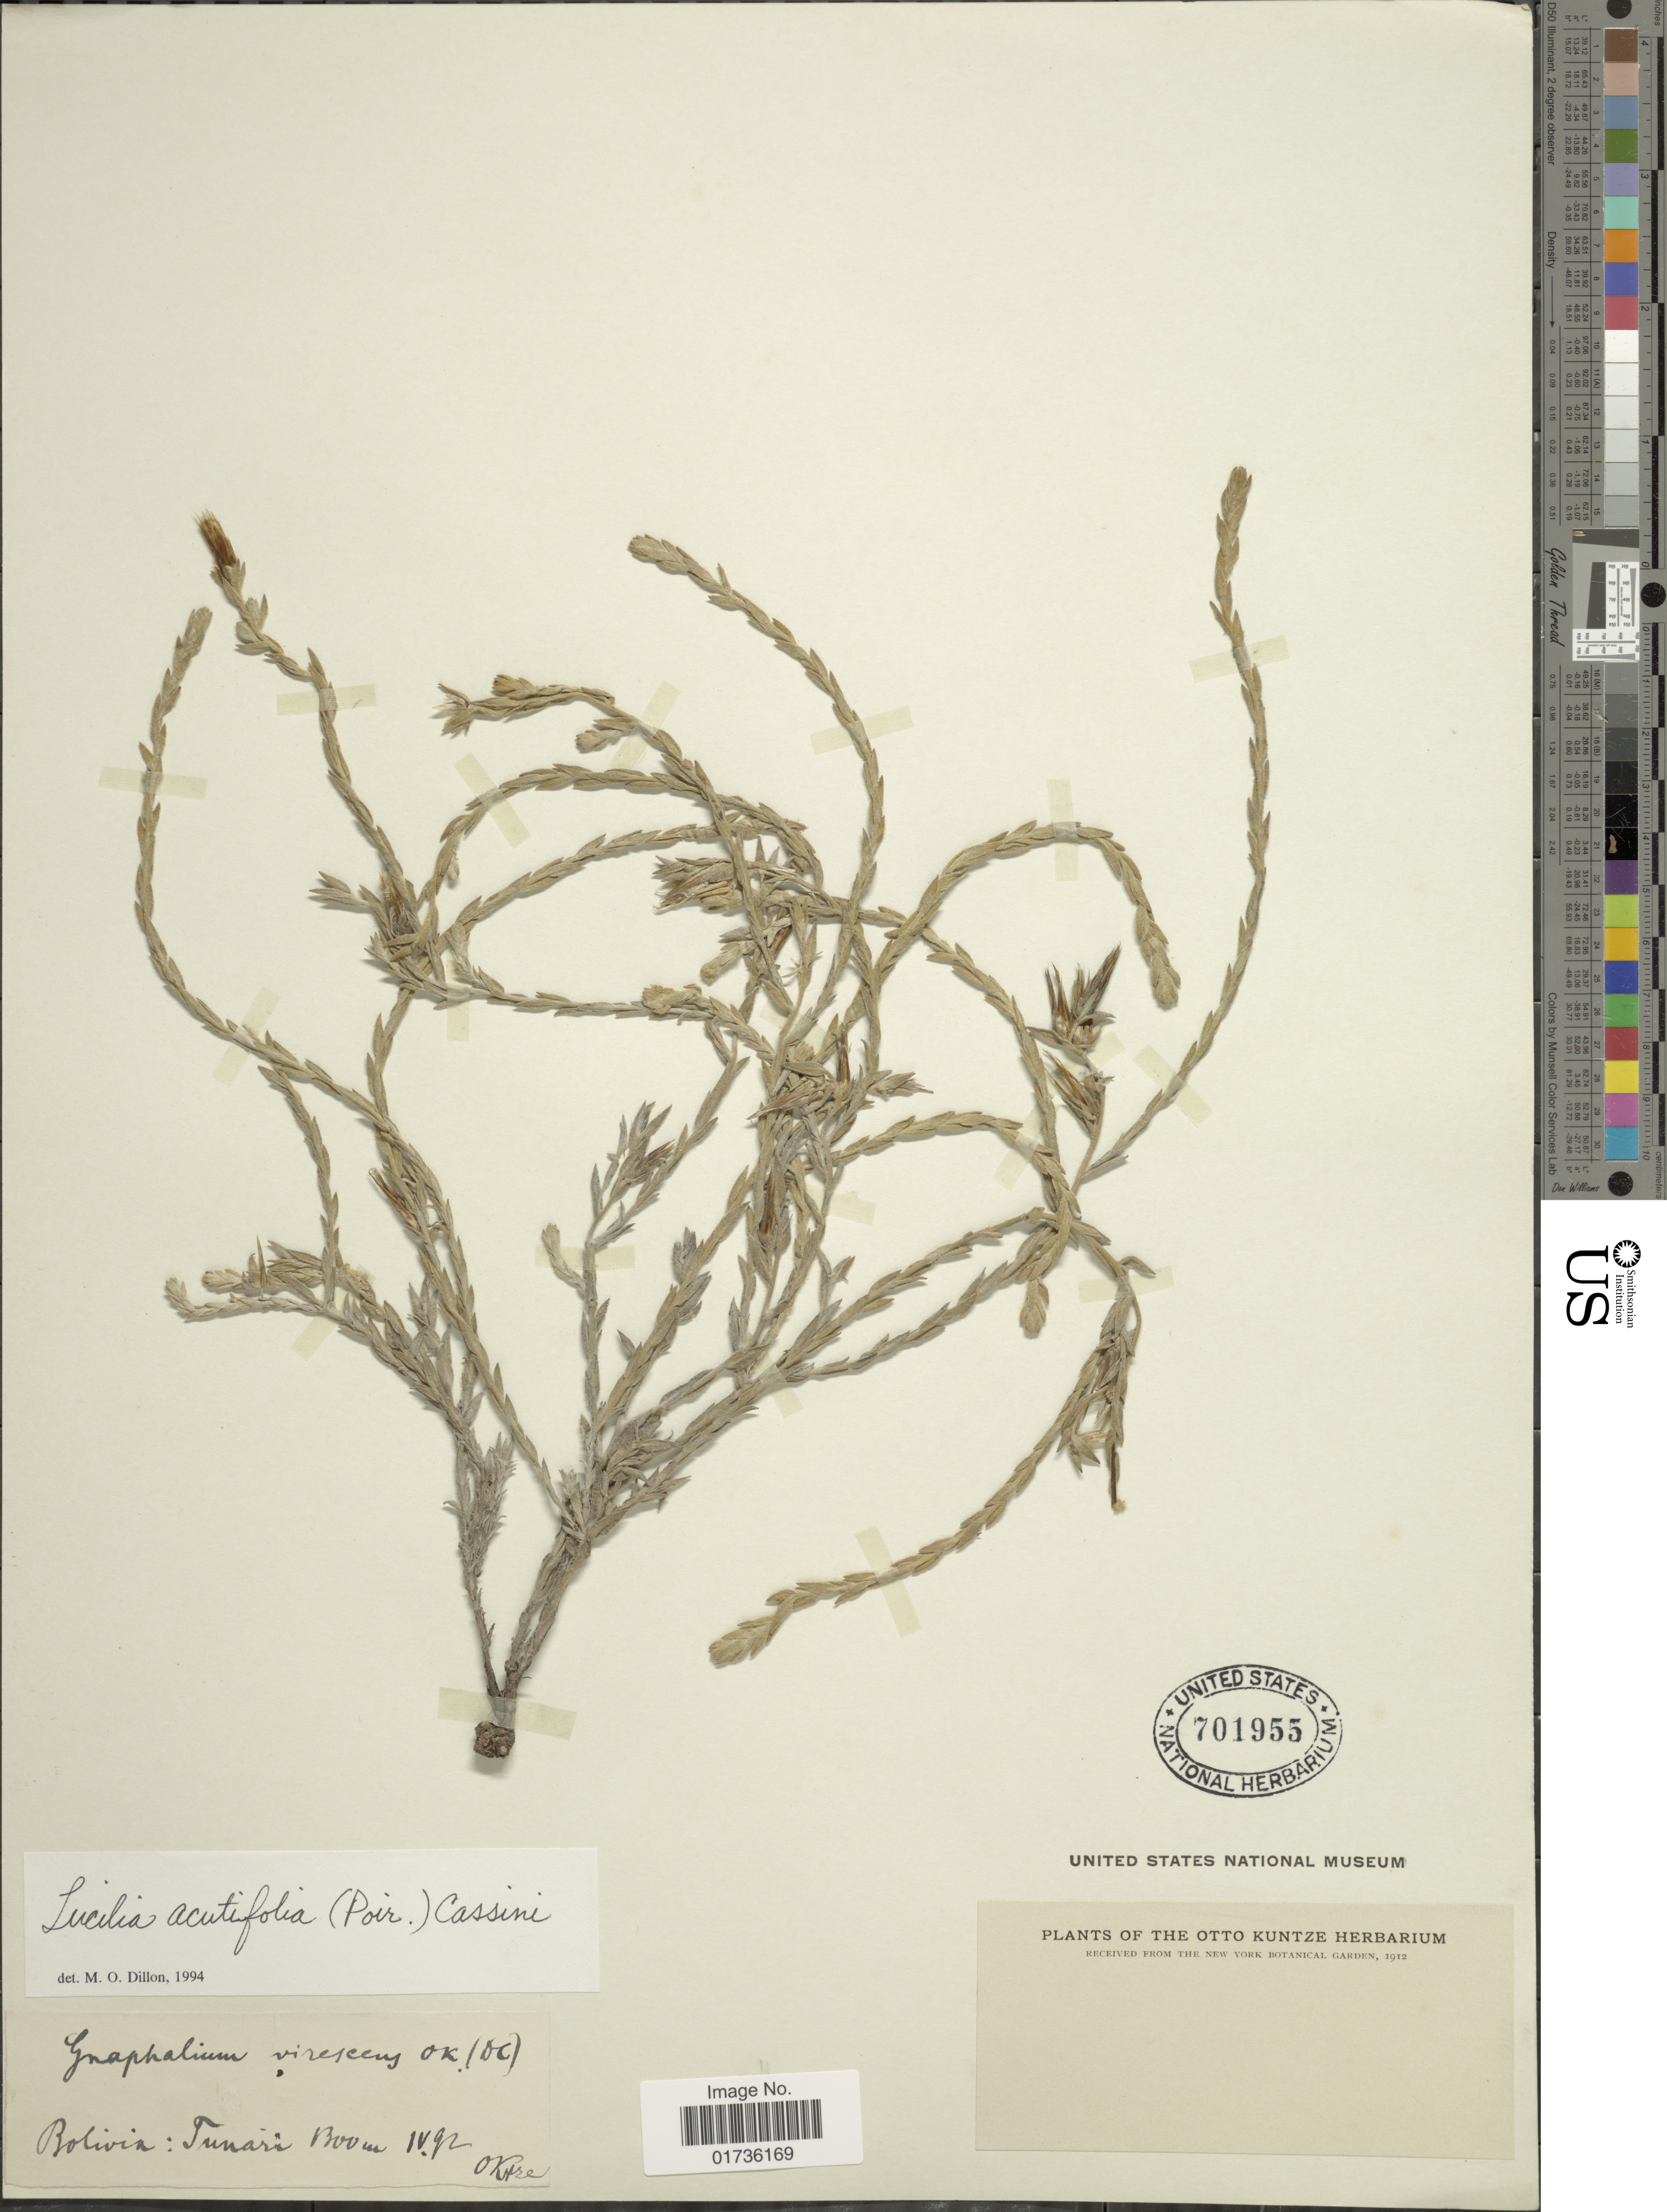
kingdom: Plantae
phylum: Tracheophyta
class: Magnoliopsida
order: Asterales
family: Asteraceae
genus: Lucilia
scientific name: Lucilia acutifolia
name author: (Poir.) Cass.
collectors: C.E.O. Kuntze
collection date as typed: Transcribed d/m/y: /4/92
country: Bolivia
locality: Tunari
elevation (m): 1300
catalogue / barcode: US 701955